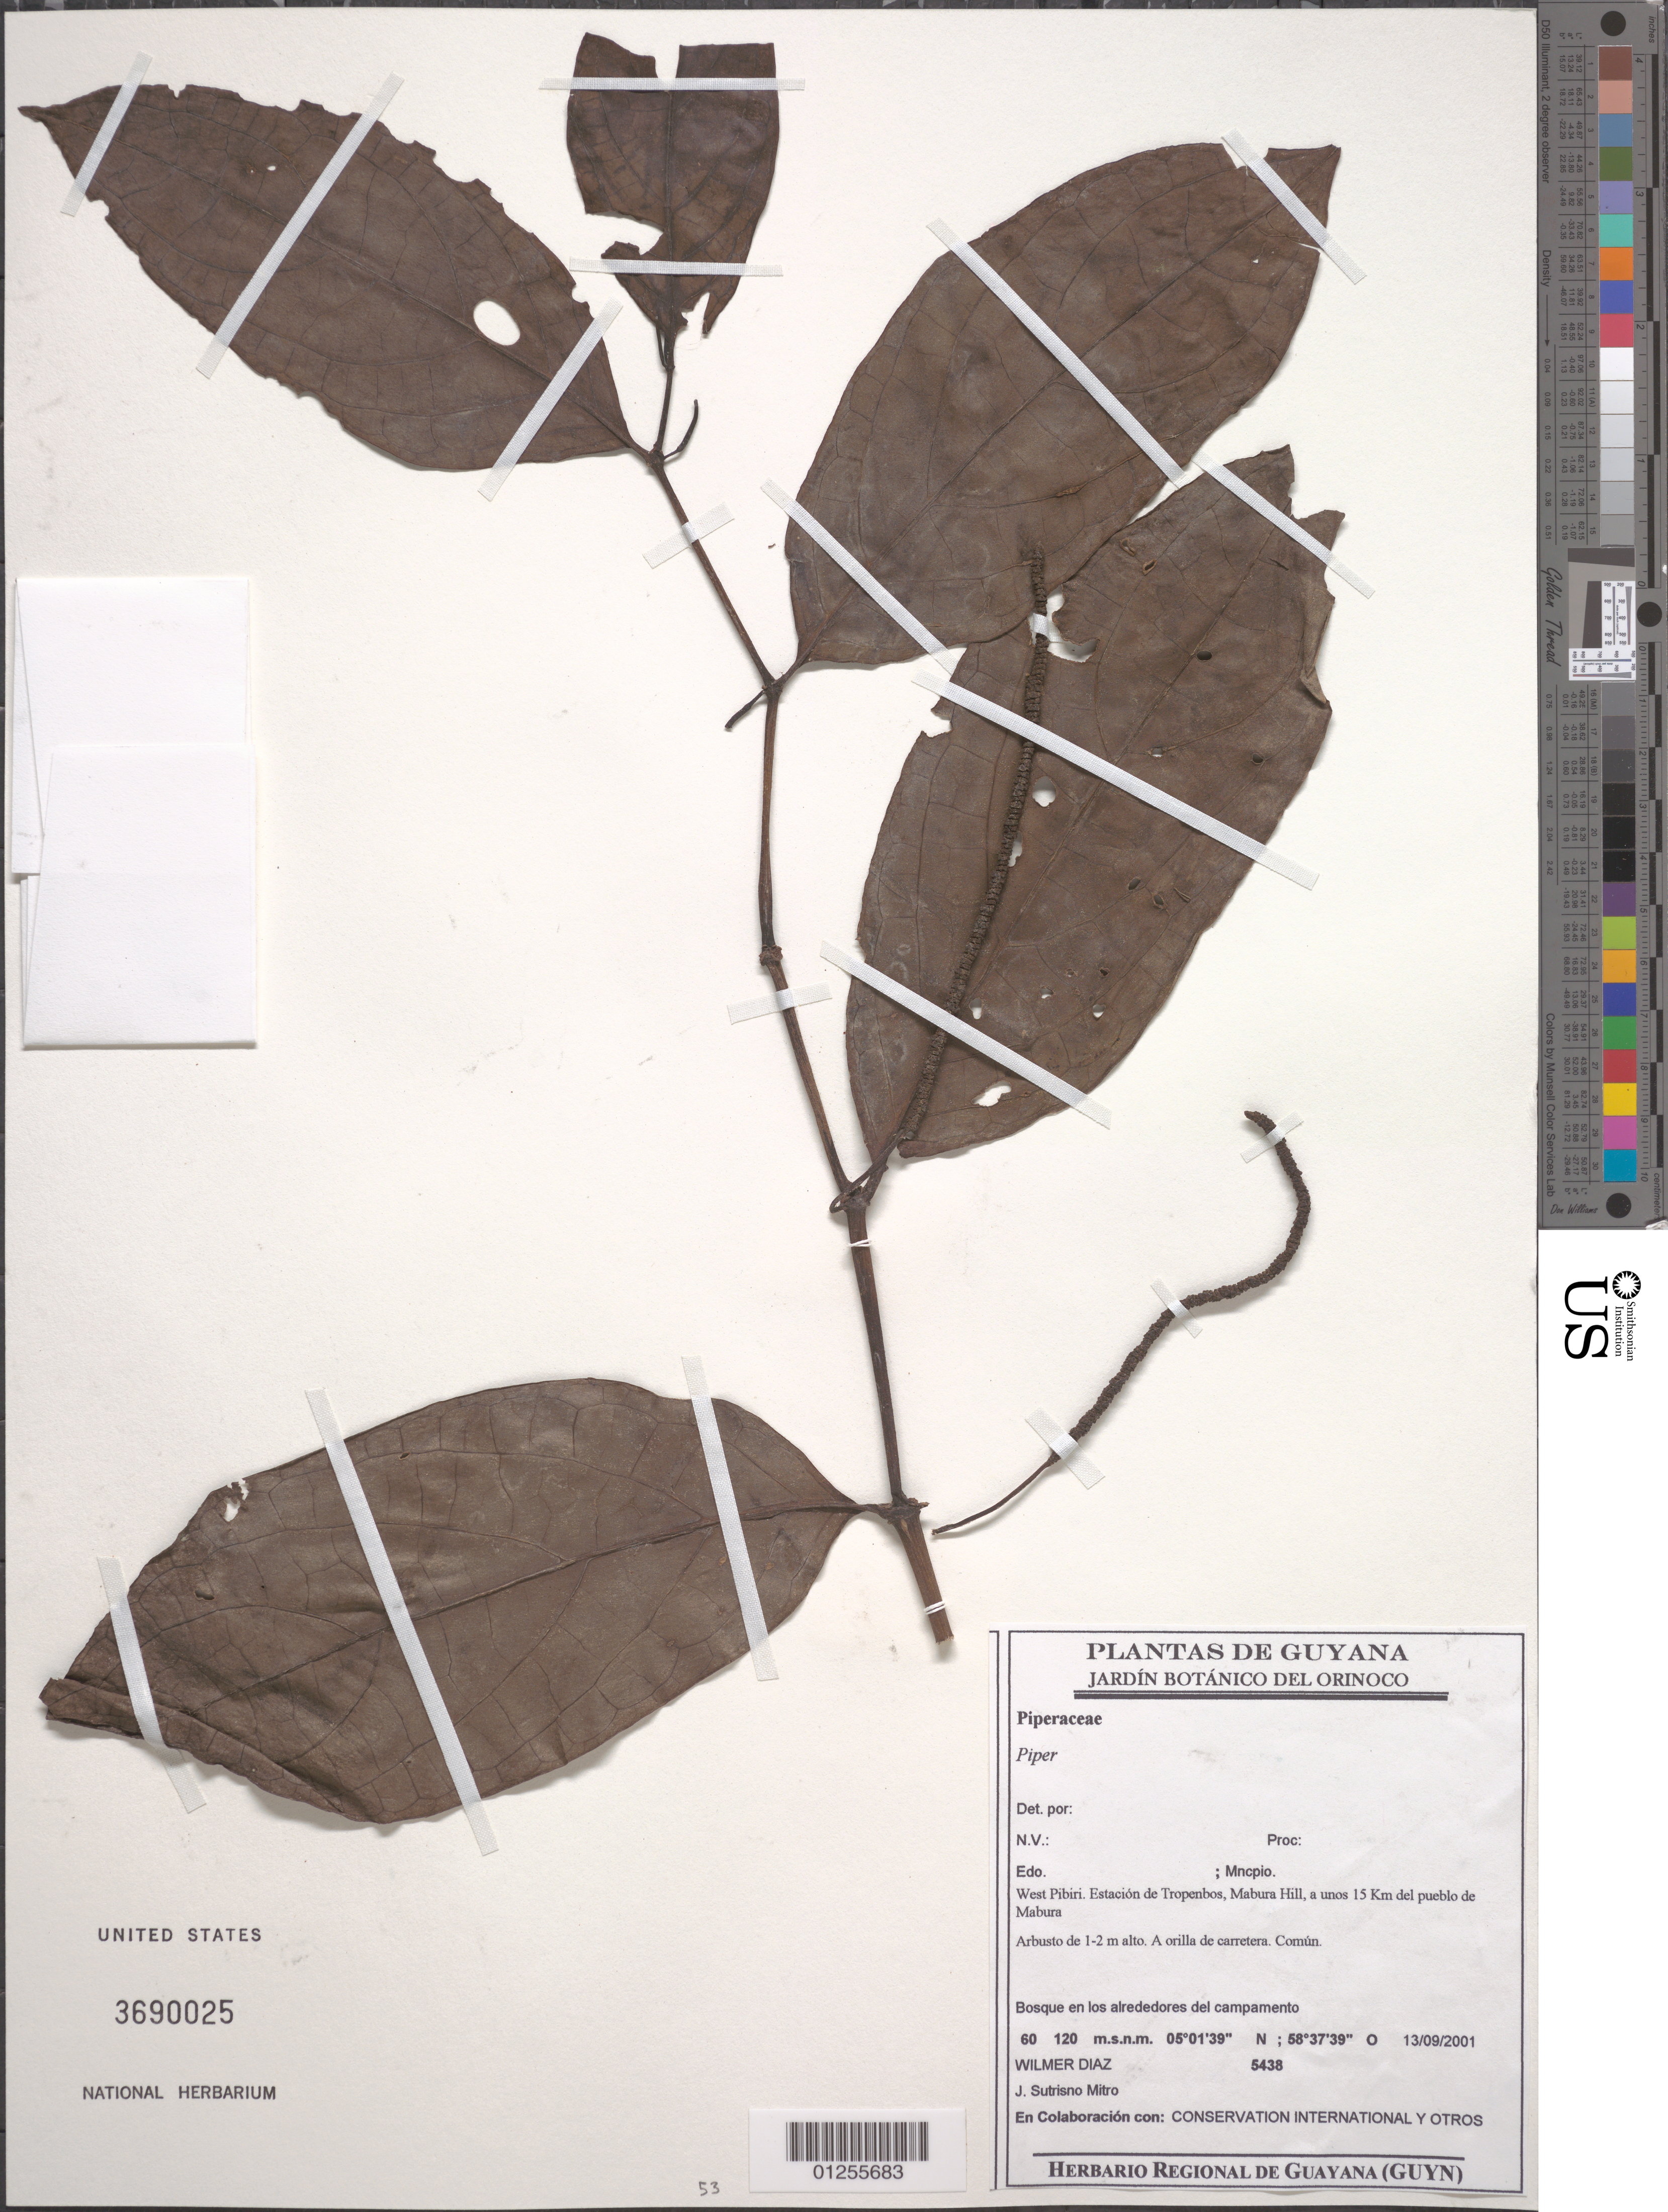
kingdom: Plantae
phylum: Tracheophyta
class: Magnoliopsida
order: Piperales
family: Piperaceae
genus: Piper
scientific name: Piper sp.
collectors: W. Díaz P.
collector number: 5438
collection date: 2001-09-13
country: Guyana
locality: West Pibiri. Estacion de Tropenbos, Mabura Hill, a unos 15km delpueblo de Mabura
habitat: A orilla de carretera. Comun. Bosque en los alrededores del campamento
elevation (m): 60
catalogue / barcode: US 3690025